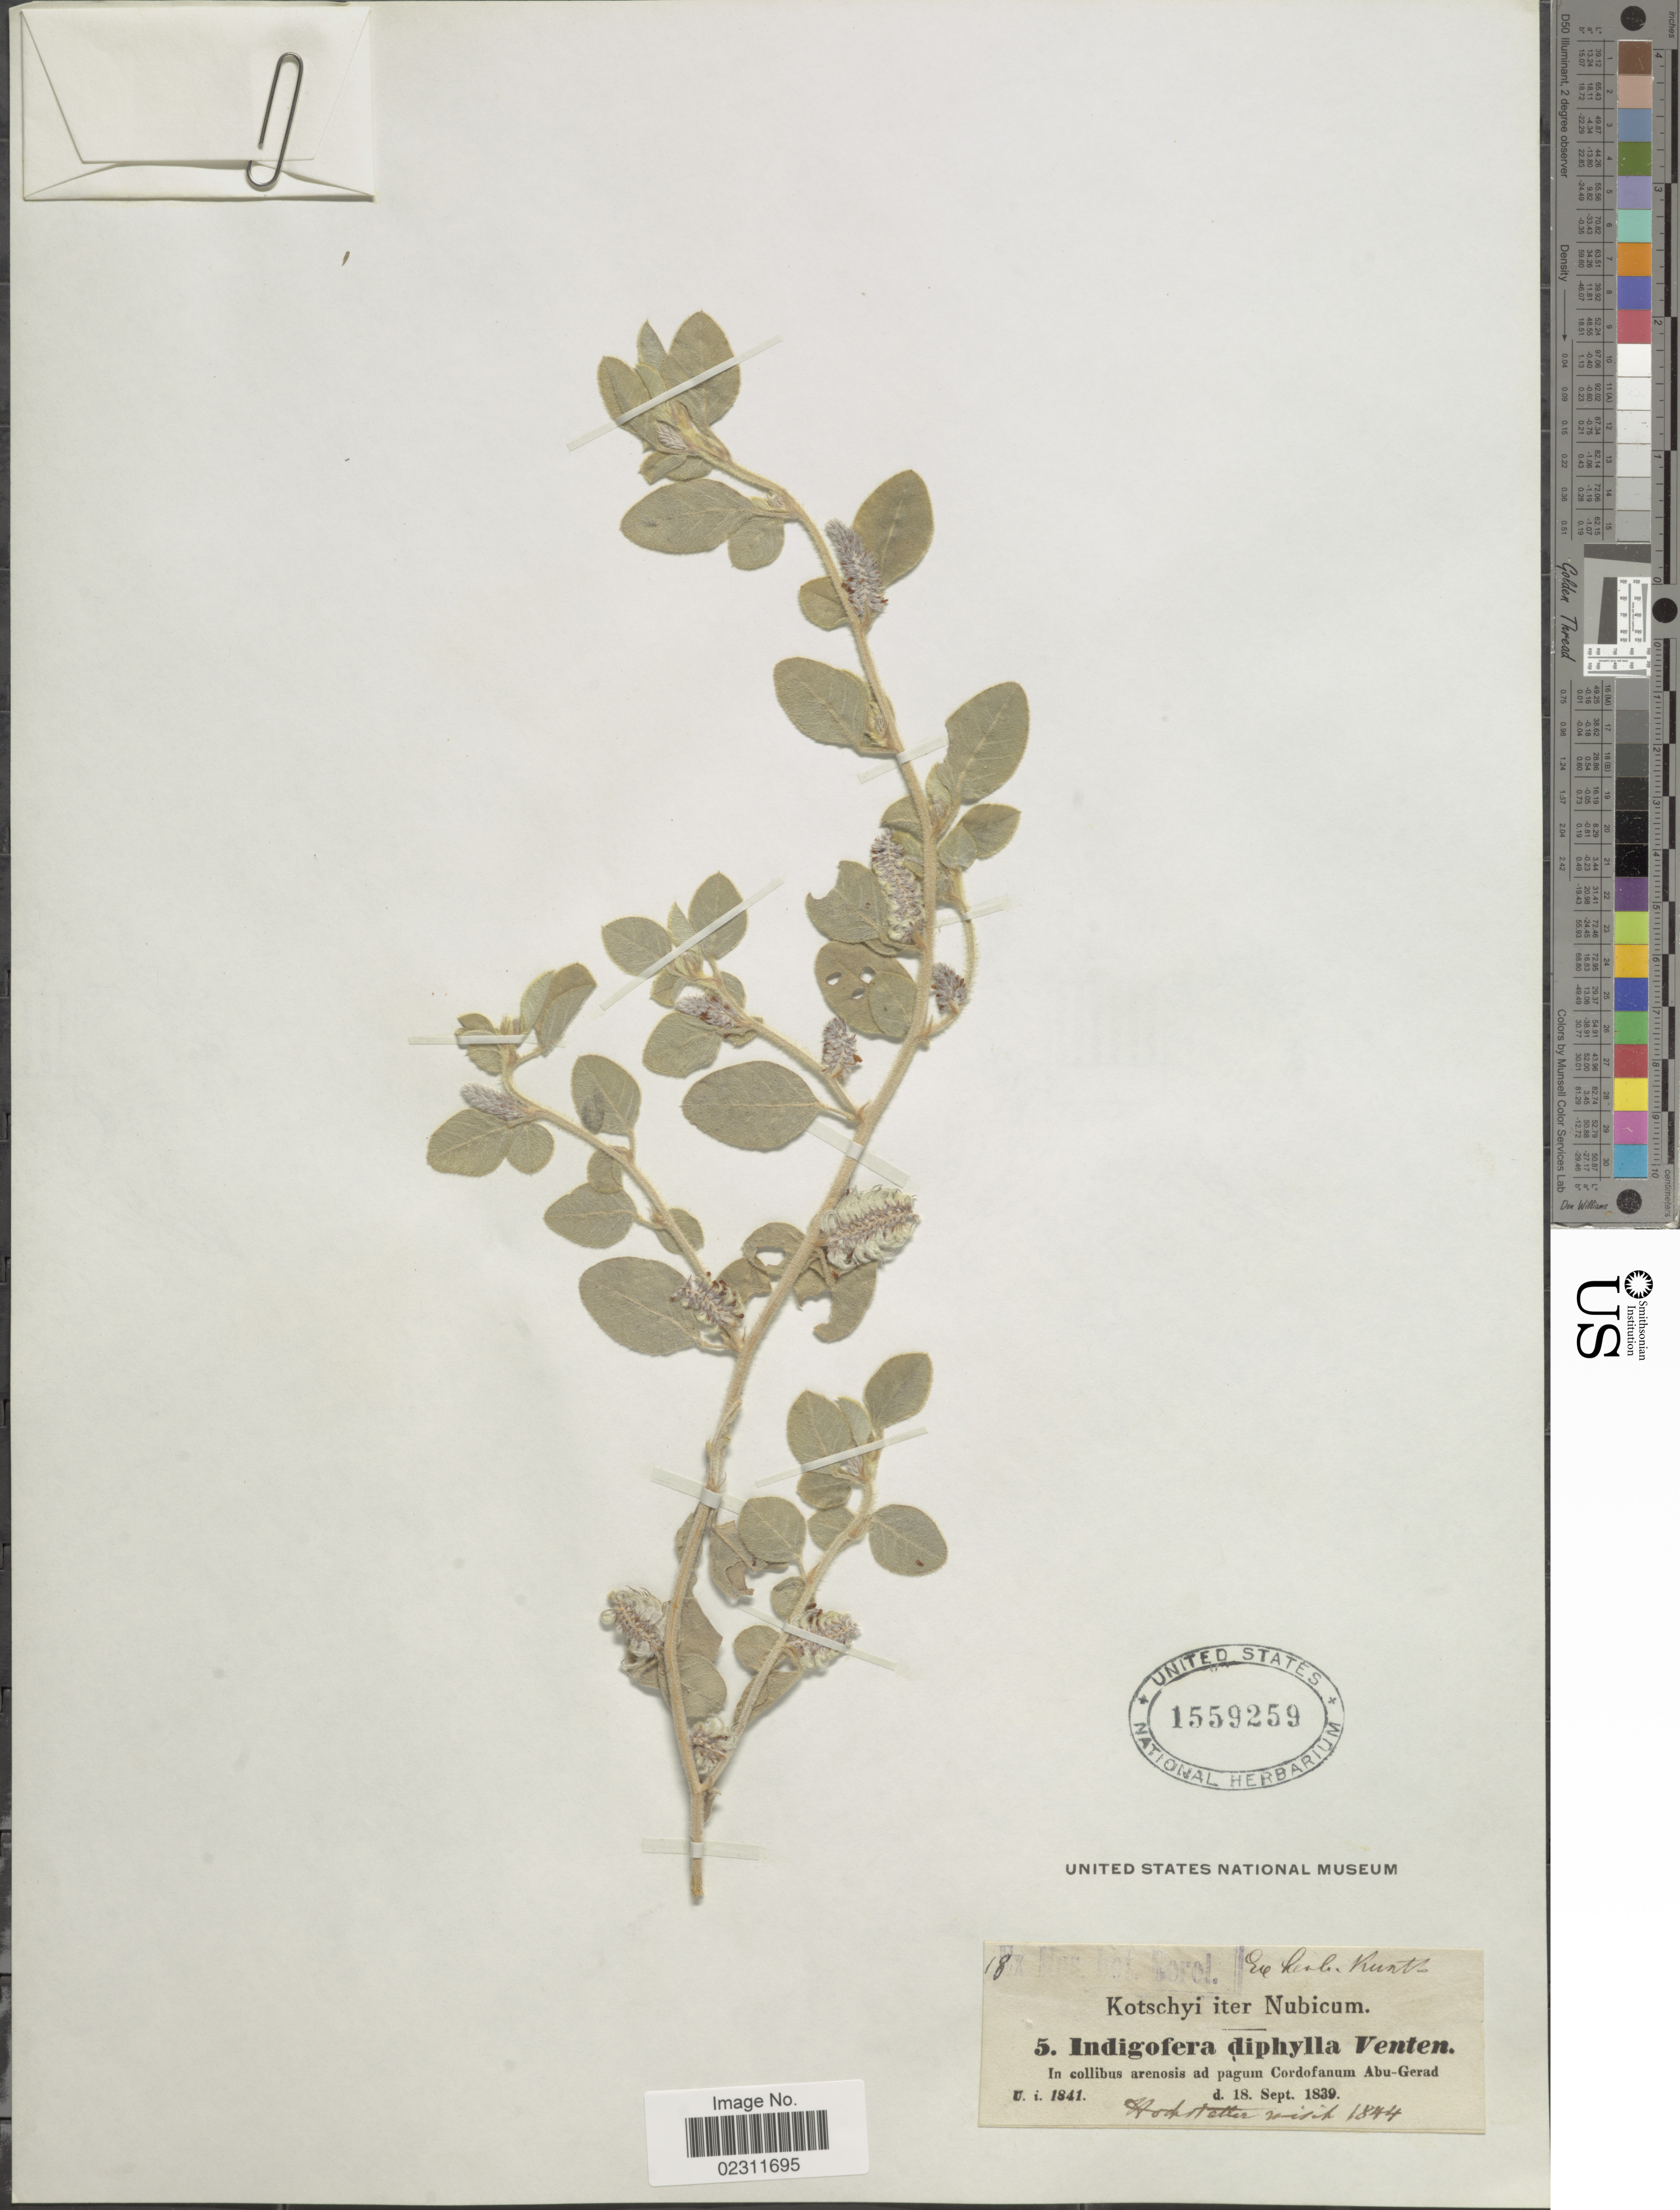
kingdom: Plantae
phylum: Tracheophyta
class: Magnoliopsida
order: Fabales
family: Fabaceae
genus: Indigofera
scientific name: Indigofera diphylla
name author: Vent.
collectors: -. Kotschyi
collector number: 5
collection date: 1839-09-18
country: Sudan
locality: Nubicum, ad pagum Cordofanum Abu-Gerad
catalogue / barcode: US 1559259